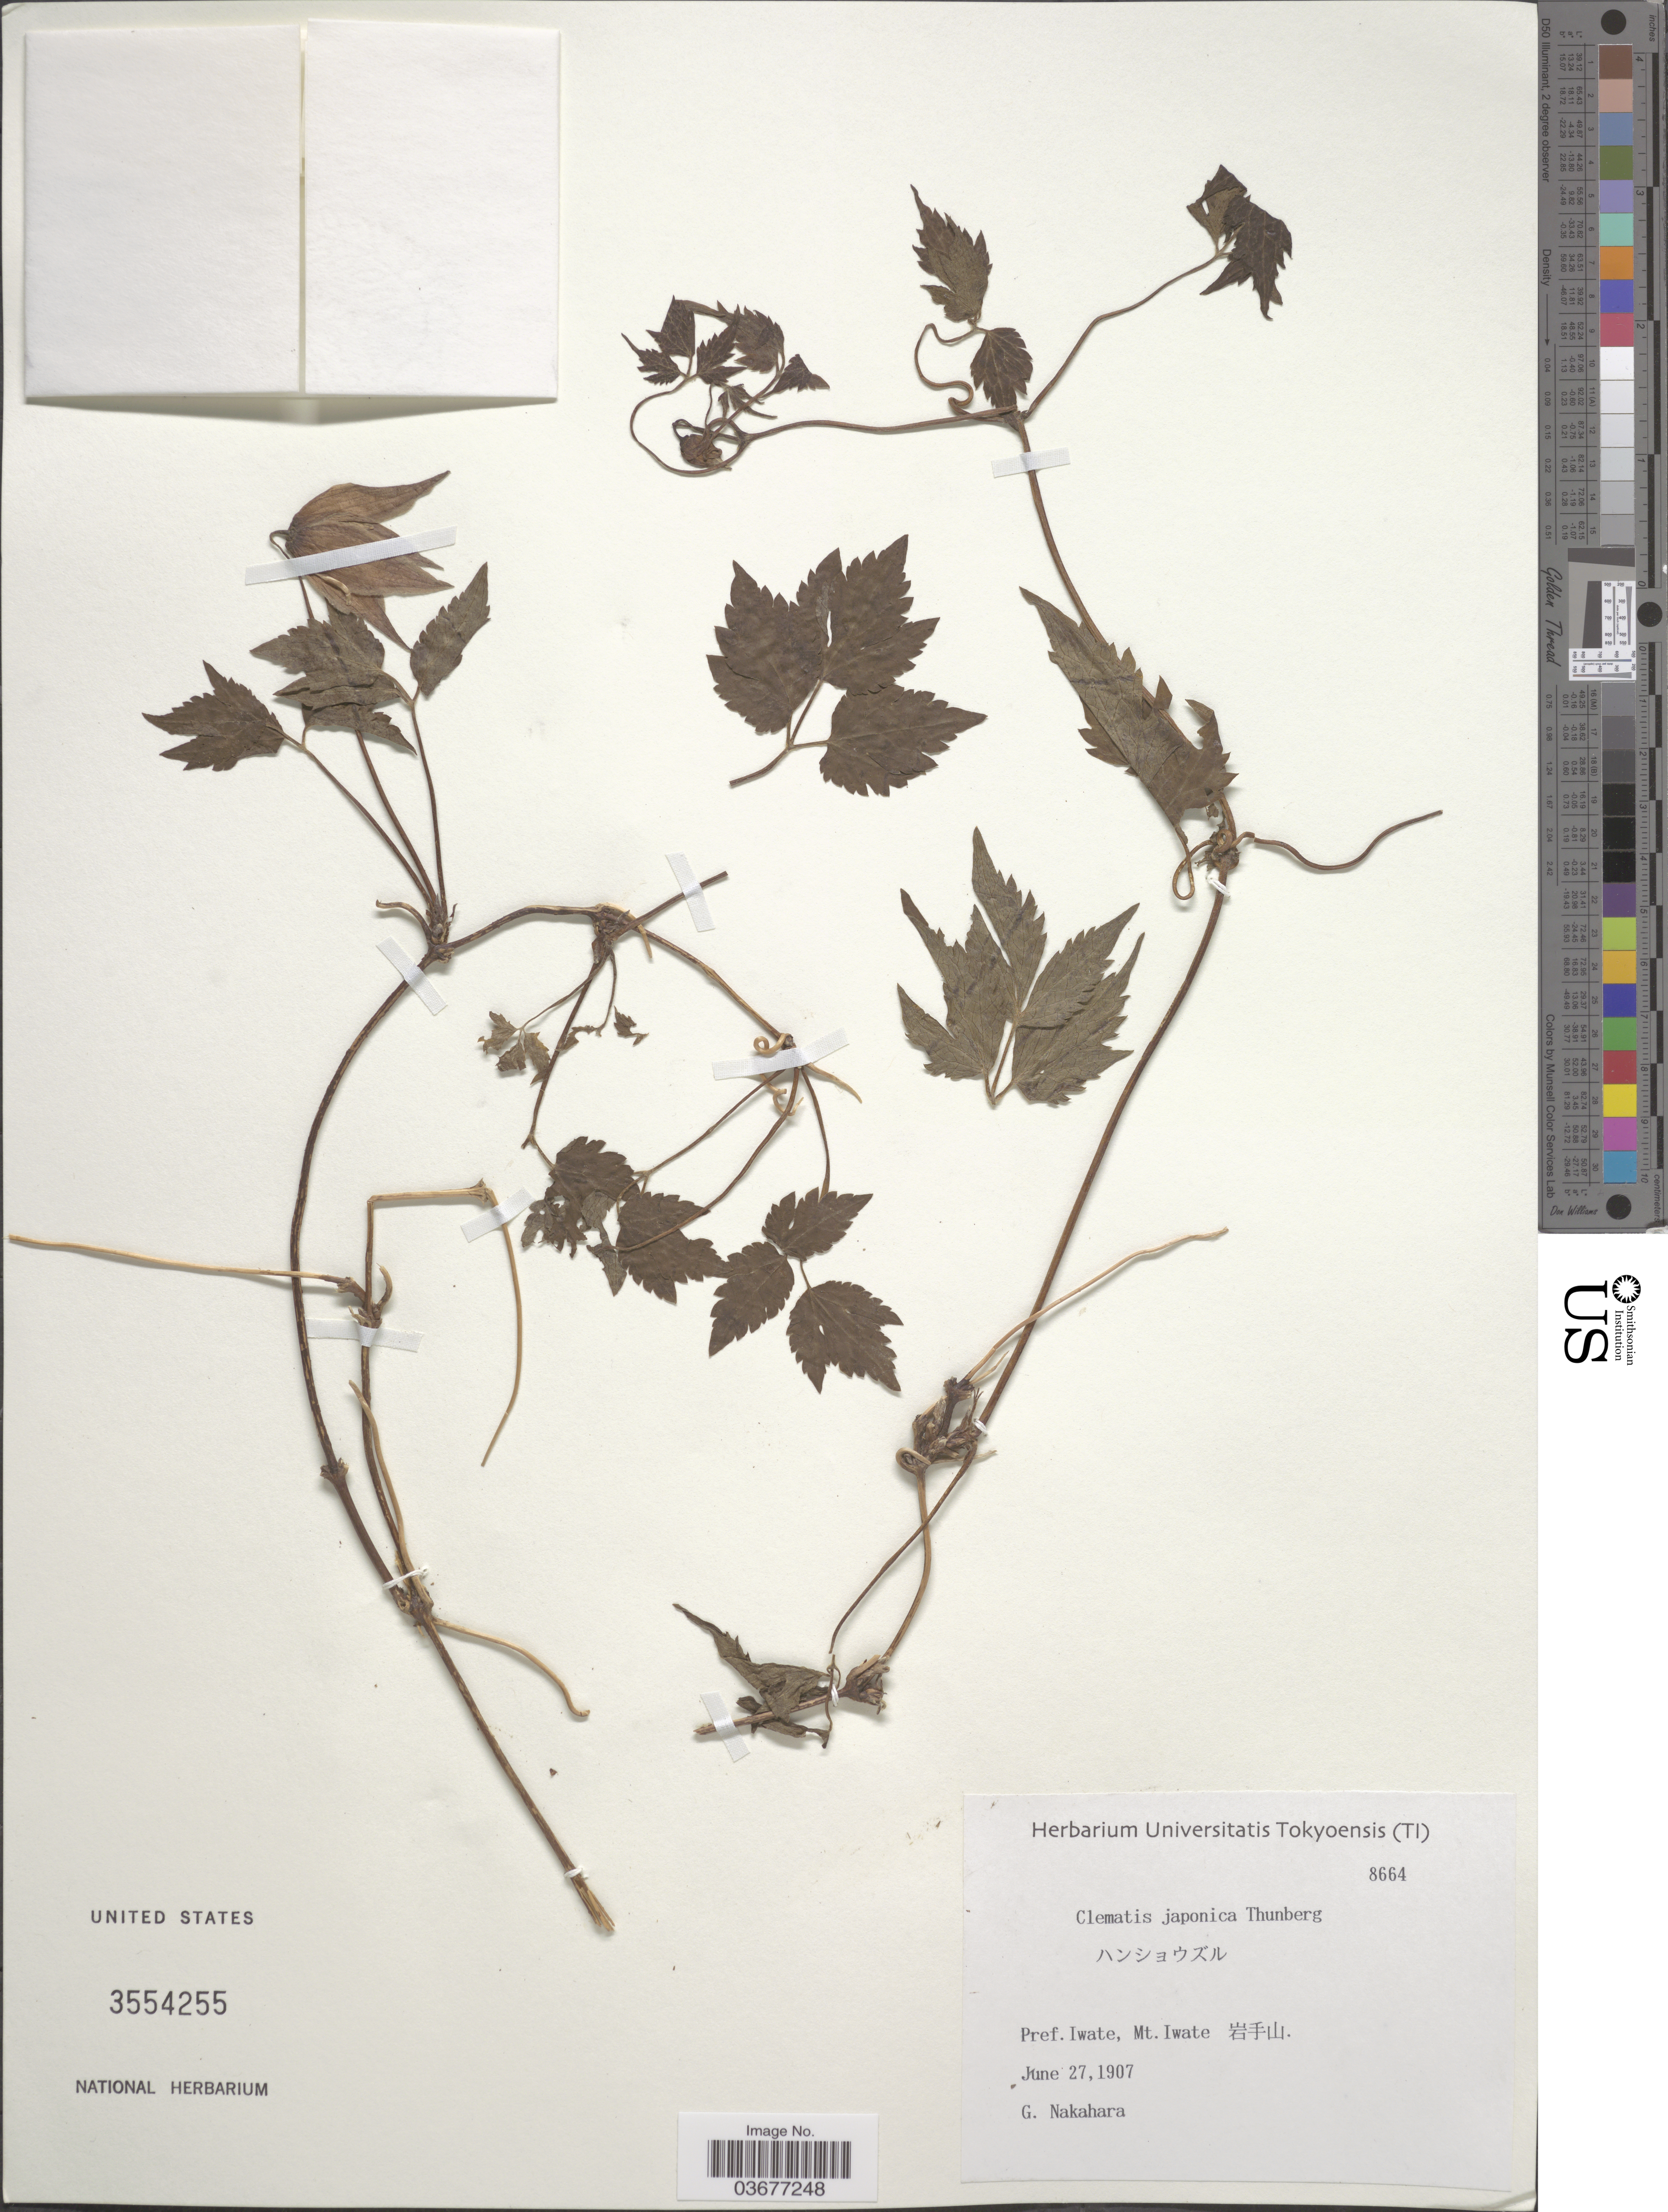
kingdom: Plantae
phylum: Tracheophyta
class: Magnoliopsida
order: Ranunculales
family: Ranunculaceae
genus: Clematis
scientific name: Clematis japonica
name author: Thunb.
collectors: G. Nakahara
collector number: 8664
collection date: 1907-06-27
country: Japan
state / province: Iwate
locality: Pref. Iwate, Mt. Iwate X.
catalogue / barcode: US 3554255